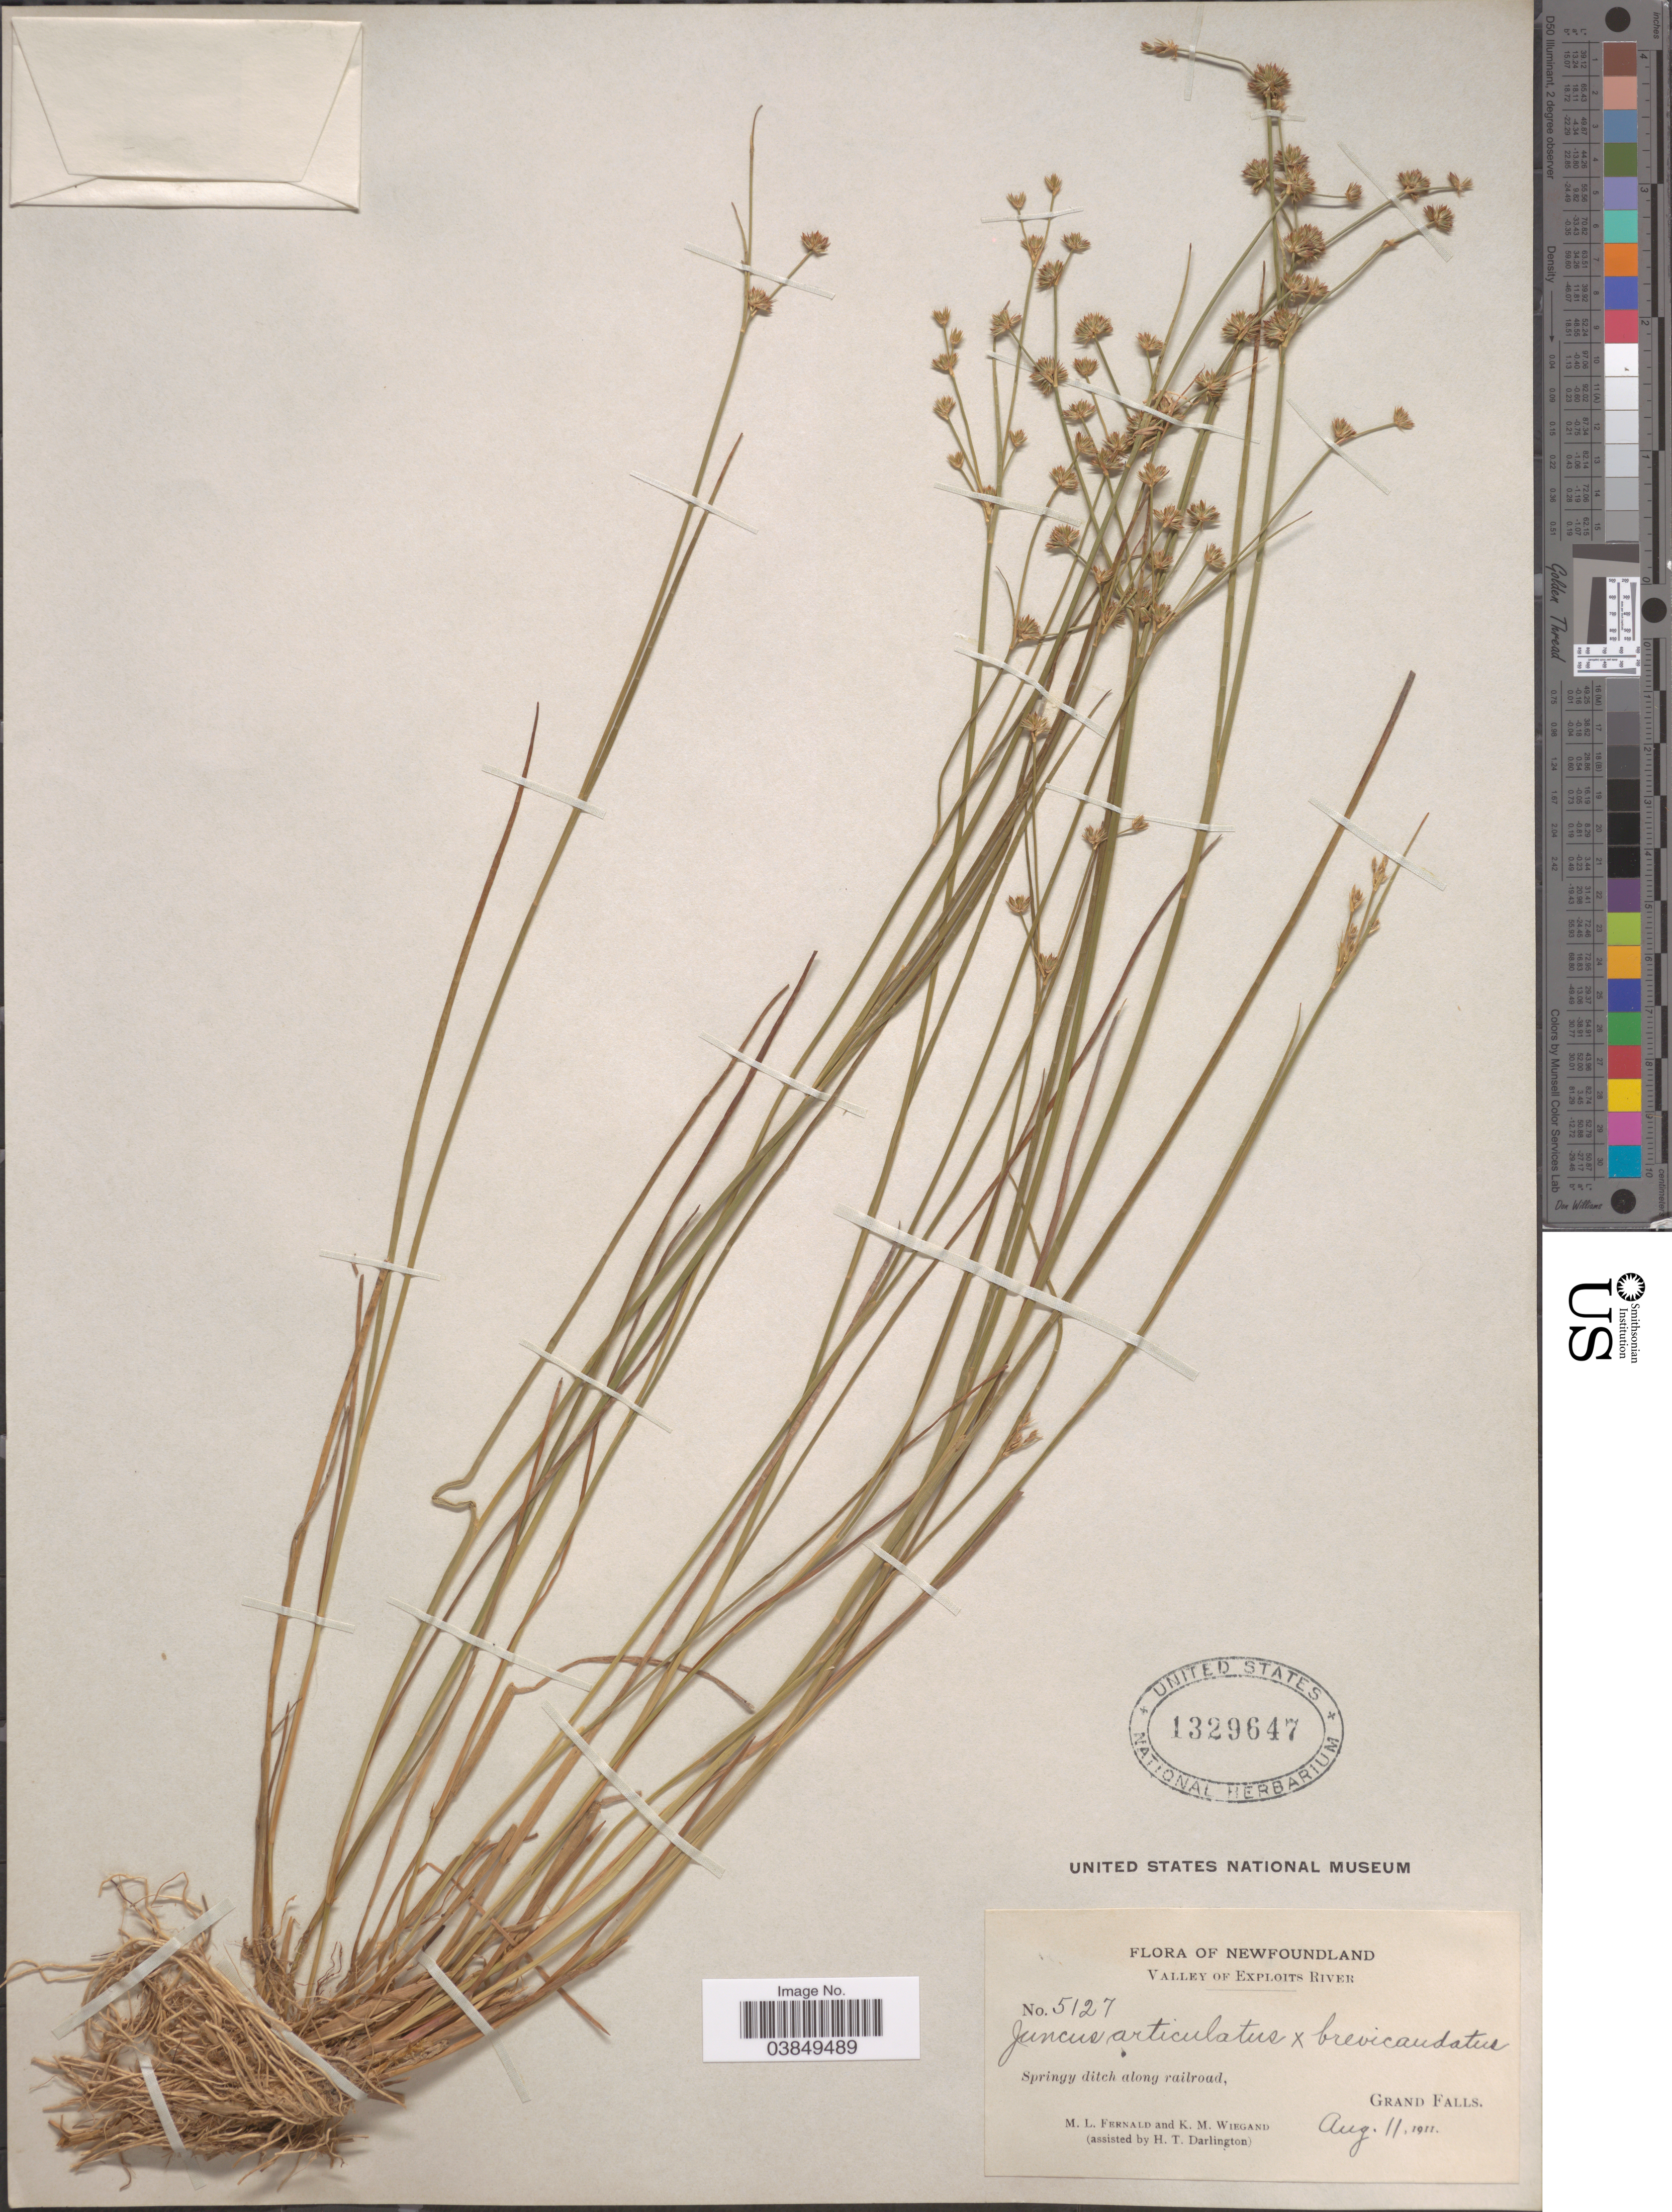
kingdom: Plantae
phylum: Tracheophyta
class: Liliopsida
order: Poales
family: Juncaceae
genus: Juncus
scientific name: Juncus articulatus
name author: L.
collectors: M. L. Fernald, K. M. Wiegand & H. Darlington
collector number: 5127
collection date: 1911-08-11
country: Canada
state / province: Newfoundland and Labrador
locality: Valley of Exploits River. Grand Falls.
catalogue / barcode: US 1329647